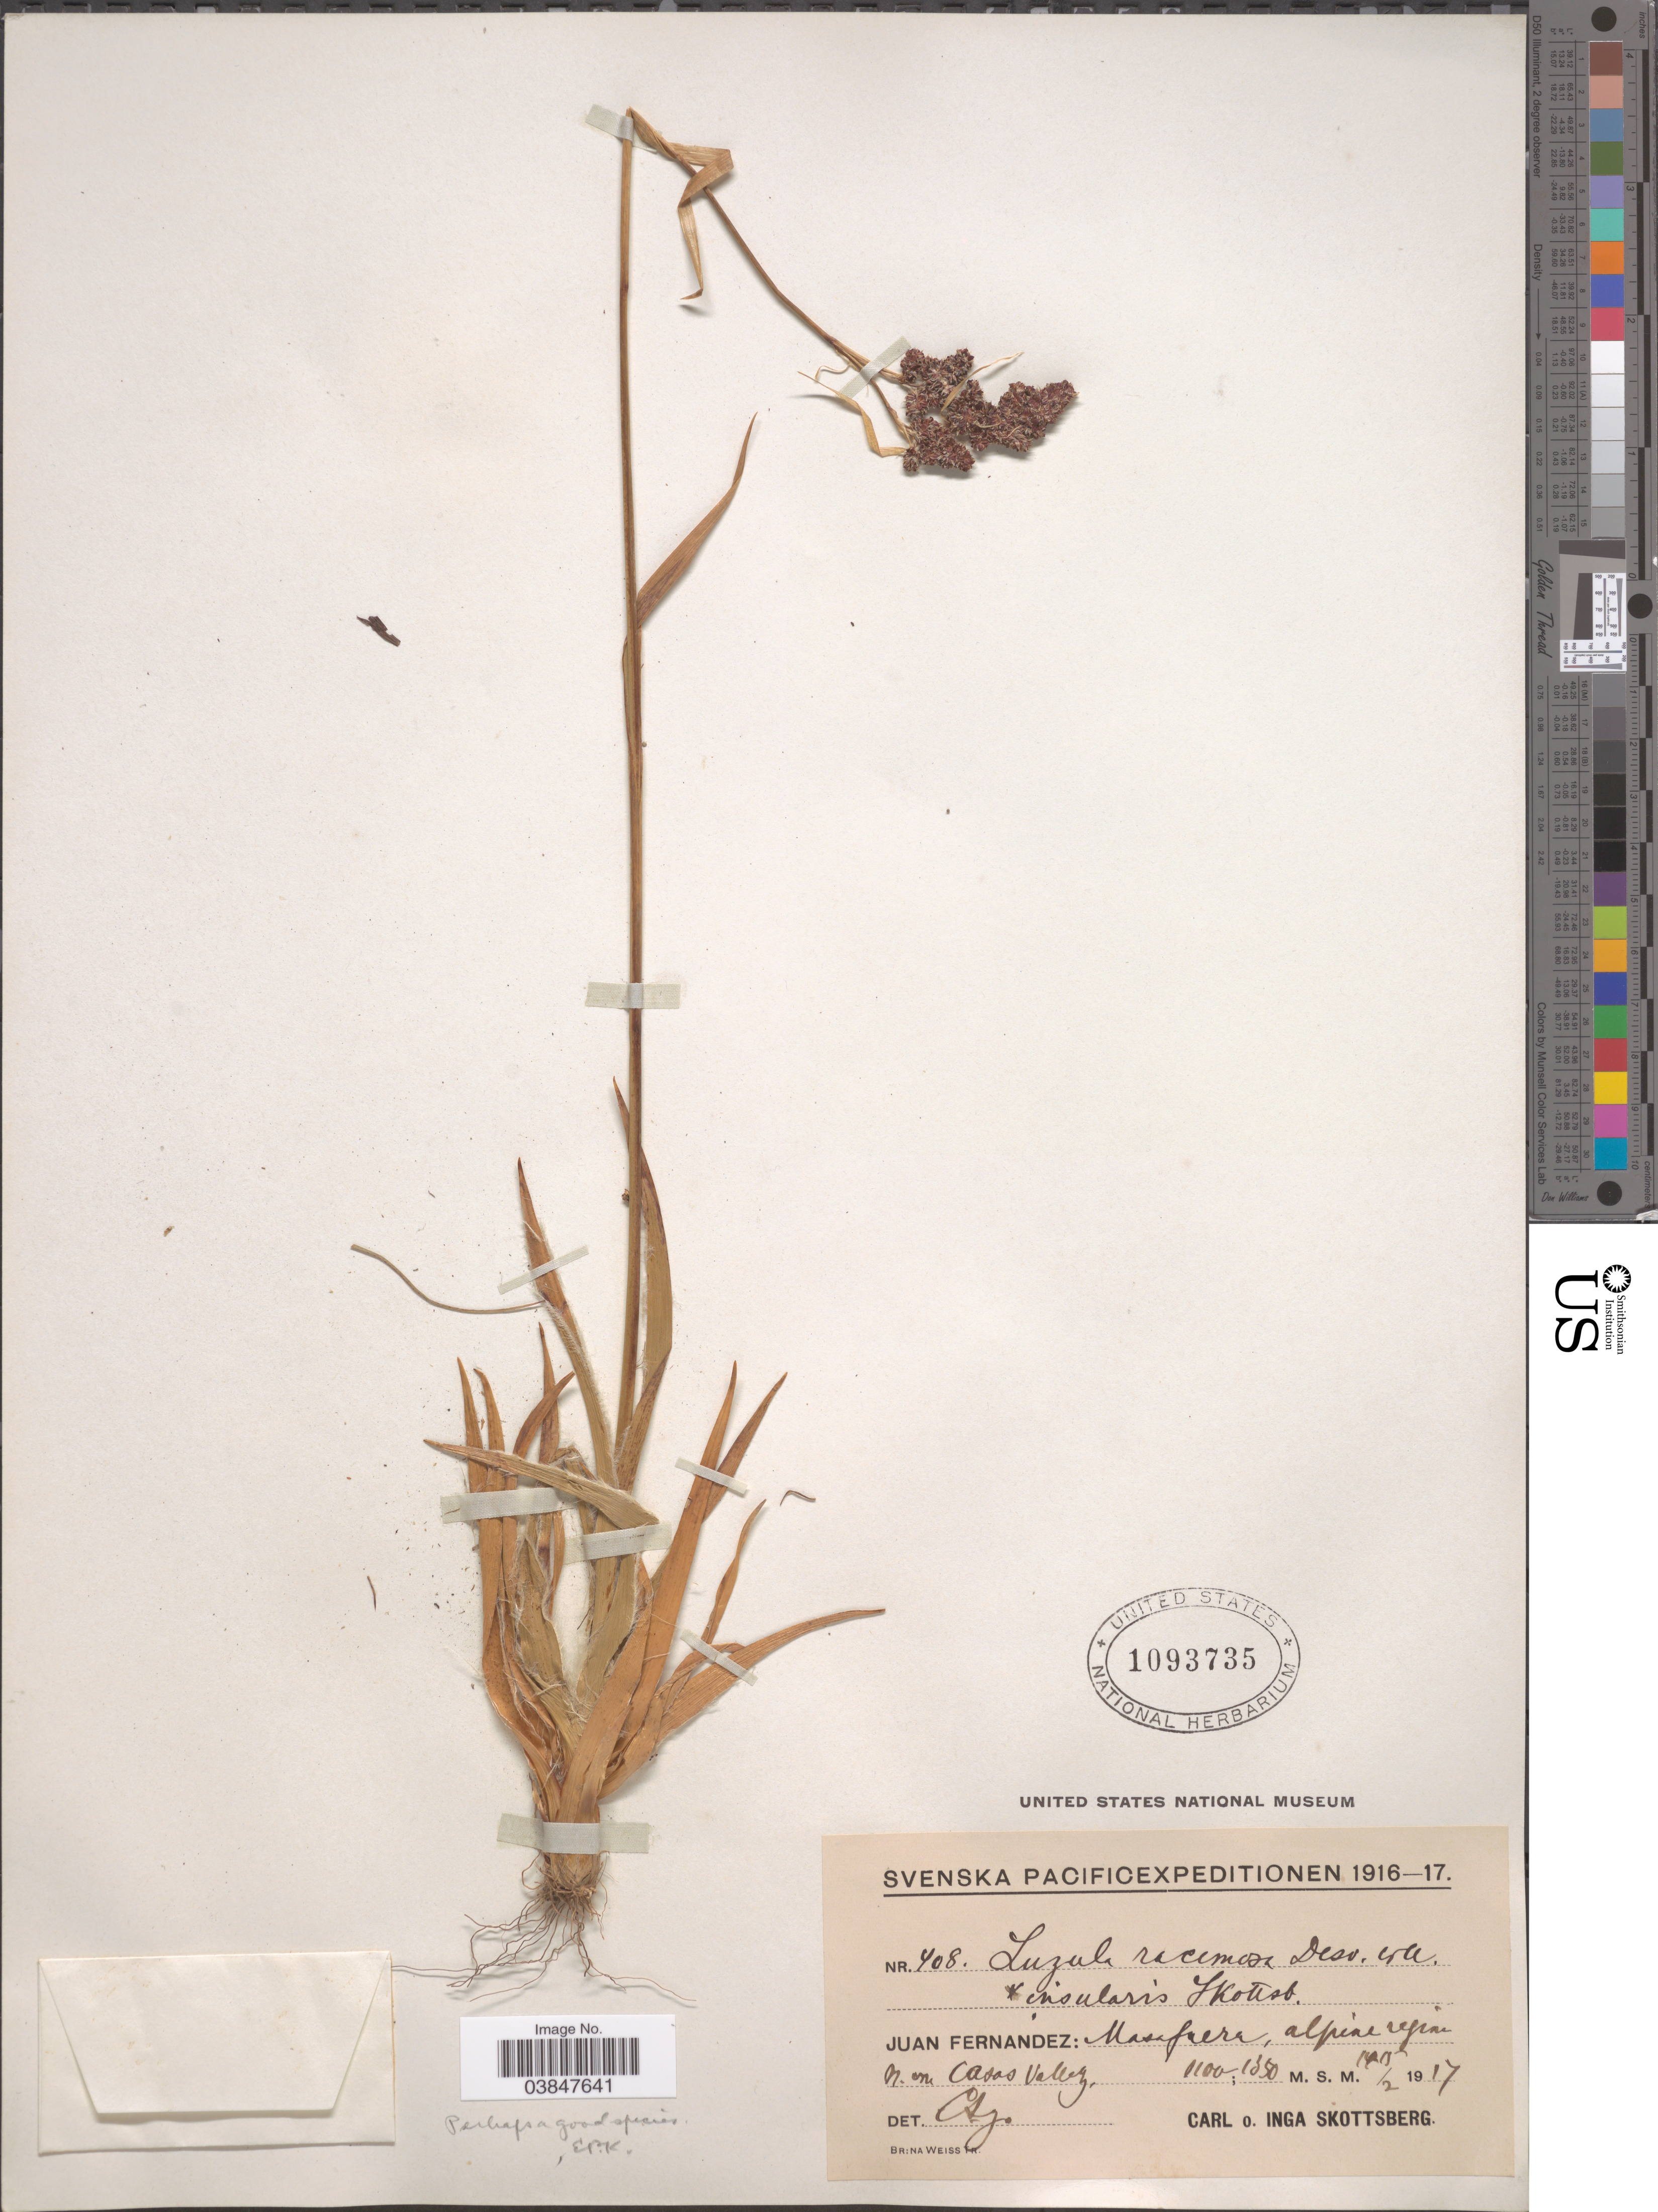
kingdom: Plantae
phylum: Tracheophyta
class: Liliopsida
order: Poales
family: Juncaceae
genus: Luzula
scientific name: Luzula racemosa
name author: Desv.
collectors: C. Skottsberg & I. Skottsberg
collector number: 408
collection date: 1917-02-14/1917-02-15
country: Chile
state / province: Valparaíso (V)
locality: Juan Fernandez: Masafrera, alpine regine N. on Casas Valley.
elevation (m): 1100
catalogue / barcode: US 1093735